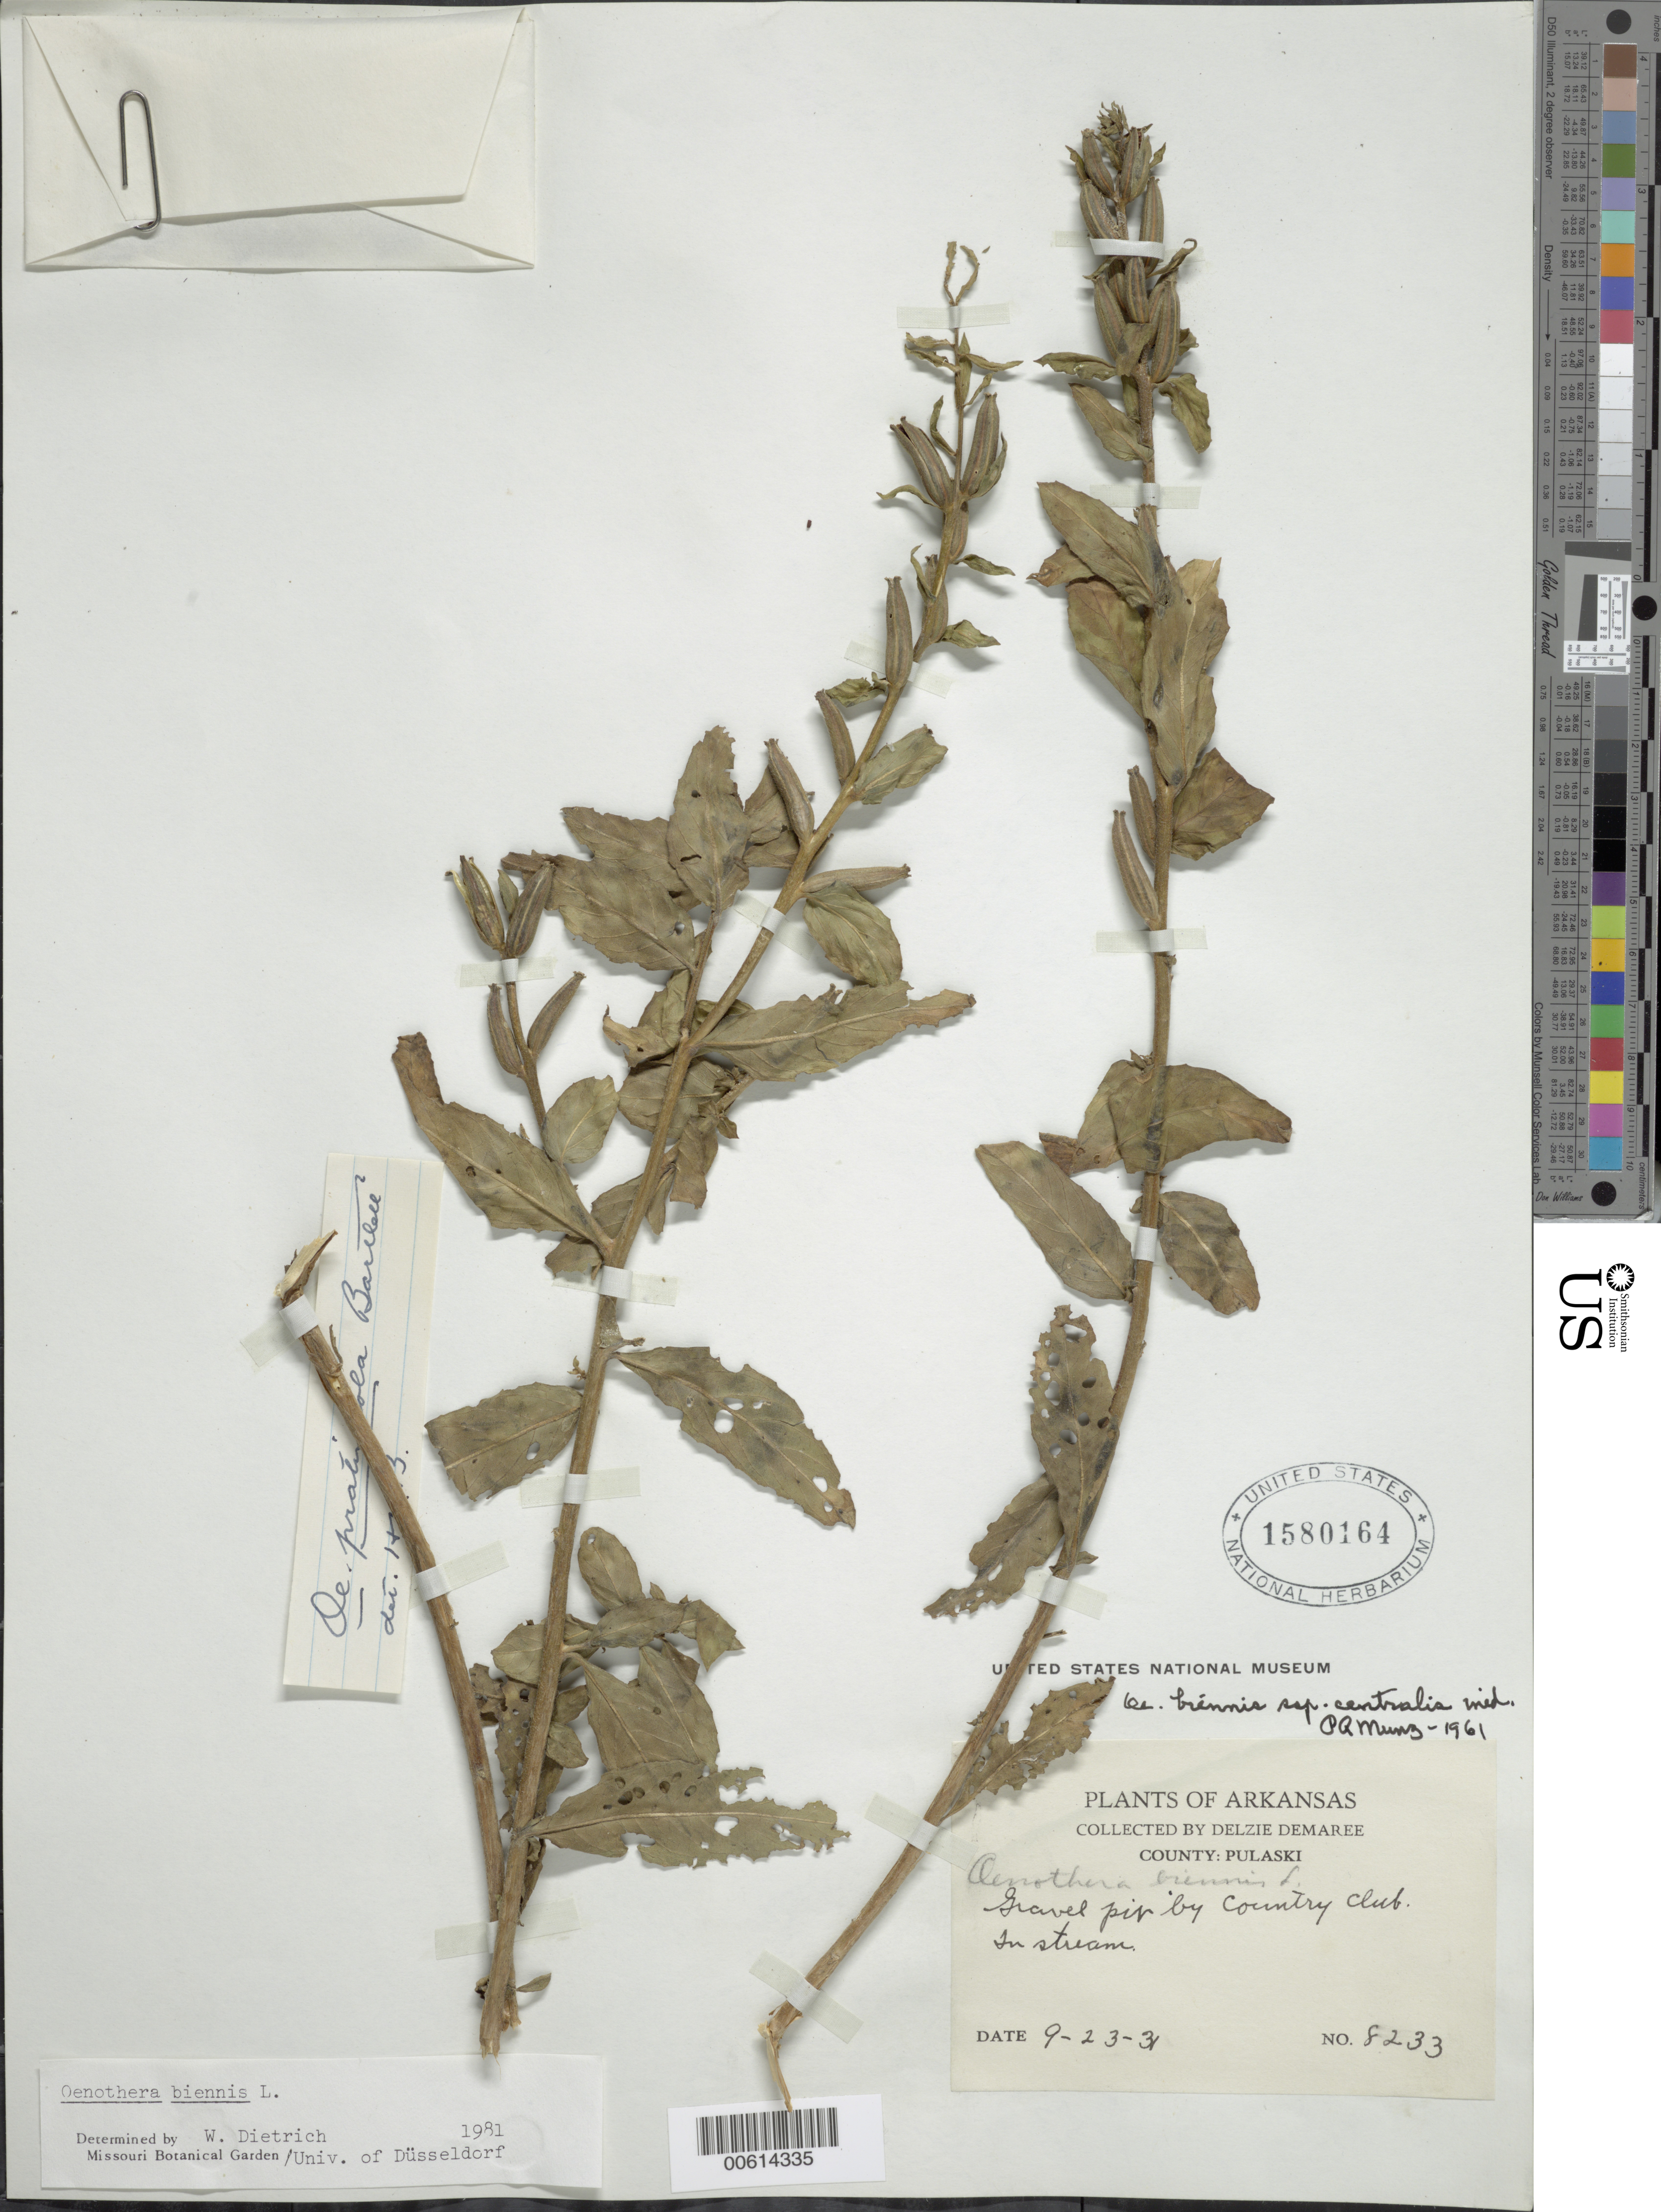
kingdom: Plantae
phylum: Tracheophyta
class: Magnoliopsida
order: Myrtales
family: Onagraceae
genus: Oenothera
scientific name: Oenothera biennis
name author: L.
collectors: D. Demaree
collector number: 8233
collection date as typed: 23 Sep 1931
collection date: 1931-09-23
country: United States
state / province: Arkansas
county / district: Pulaski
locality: Gravel pit by country club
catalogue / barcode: US 1580164